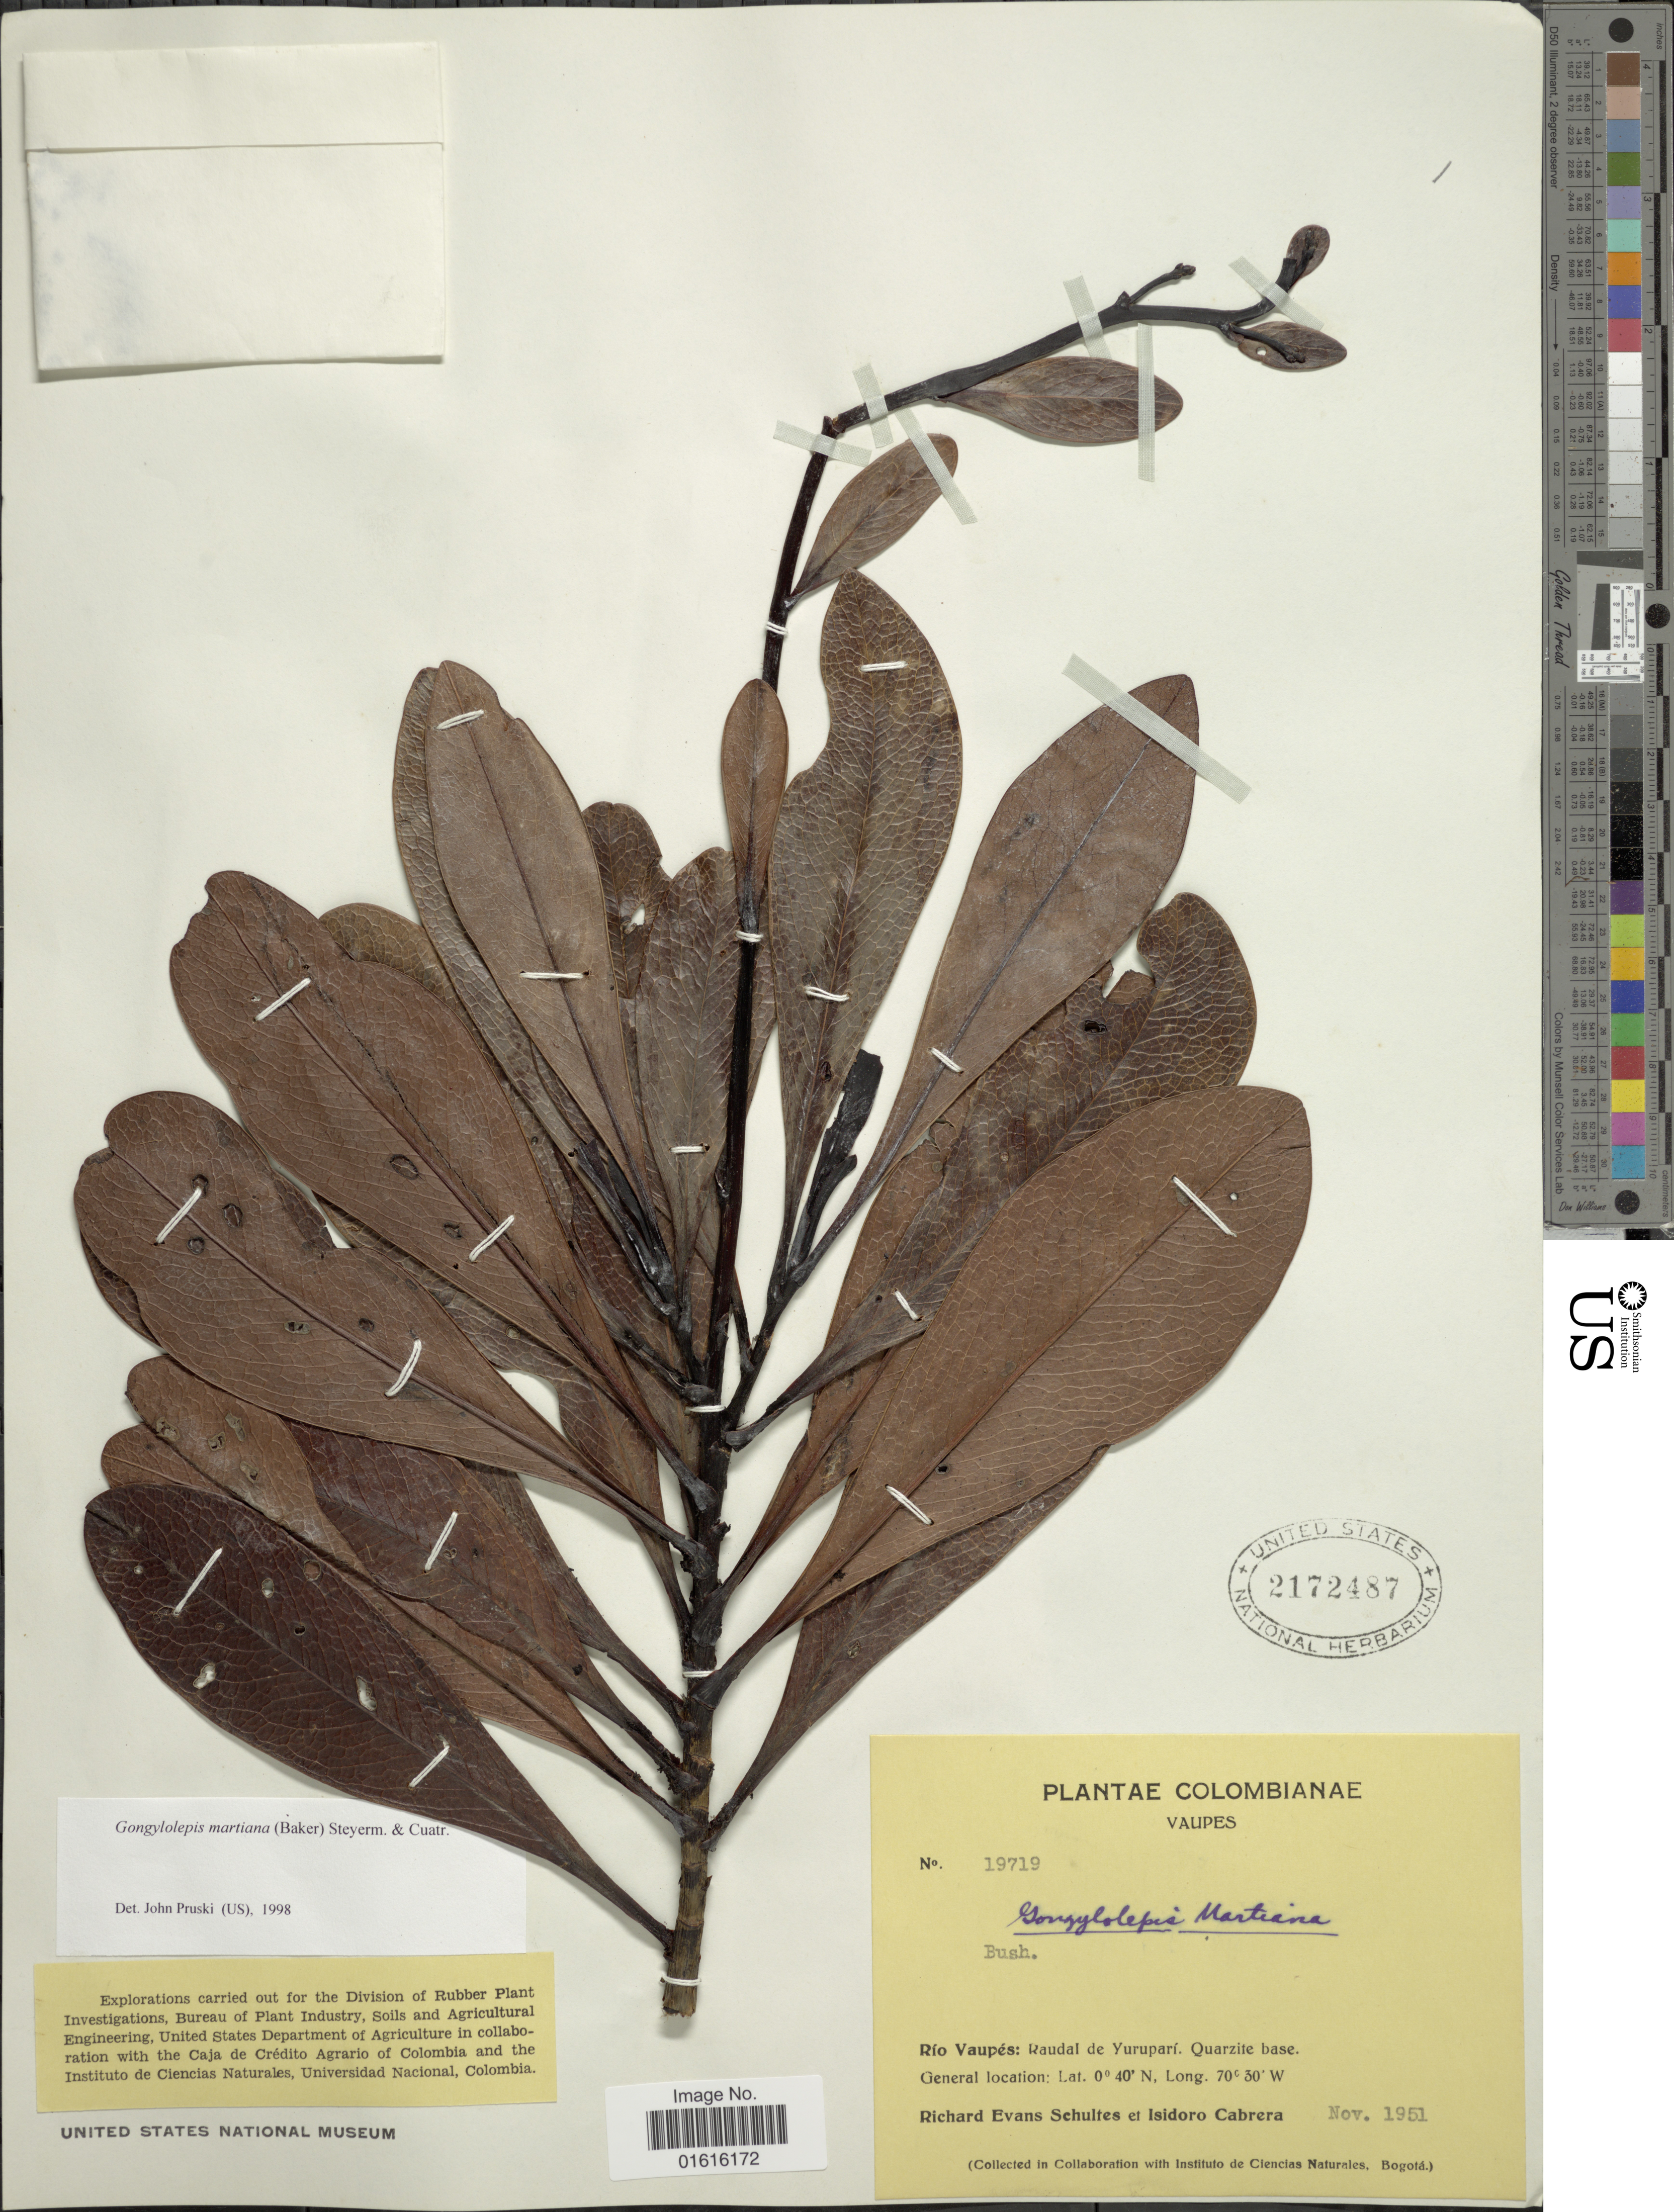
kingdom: Plantae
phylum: Tracheophyta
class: Magnoliopsida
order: Asterales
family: Asteraceae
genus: Gongylolepis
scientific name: Gongylolepis martiana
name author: (Baker) Steyerm. & Cuatrec.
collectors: R. E. Schultes & I. Cabrera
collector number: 19719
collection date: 1951-11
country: Colombia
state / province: Vaupés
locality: Rio Vaupes: Raudal de Yurupari: Quarzite base.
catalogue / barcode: US 2172487